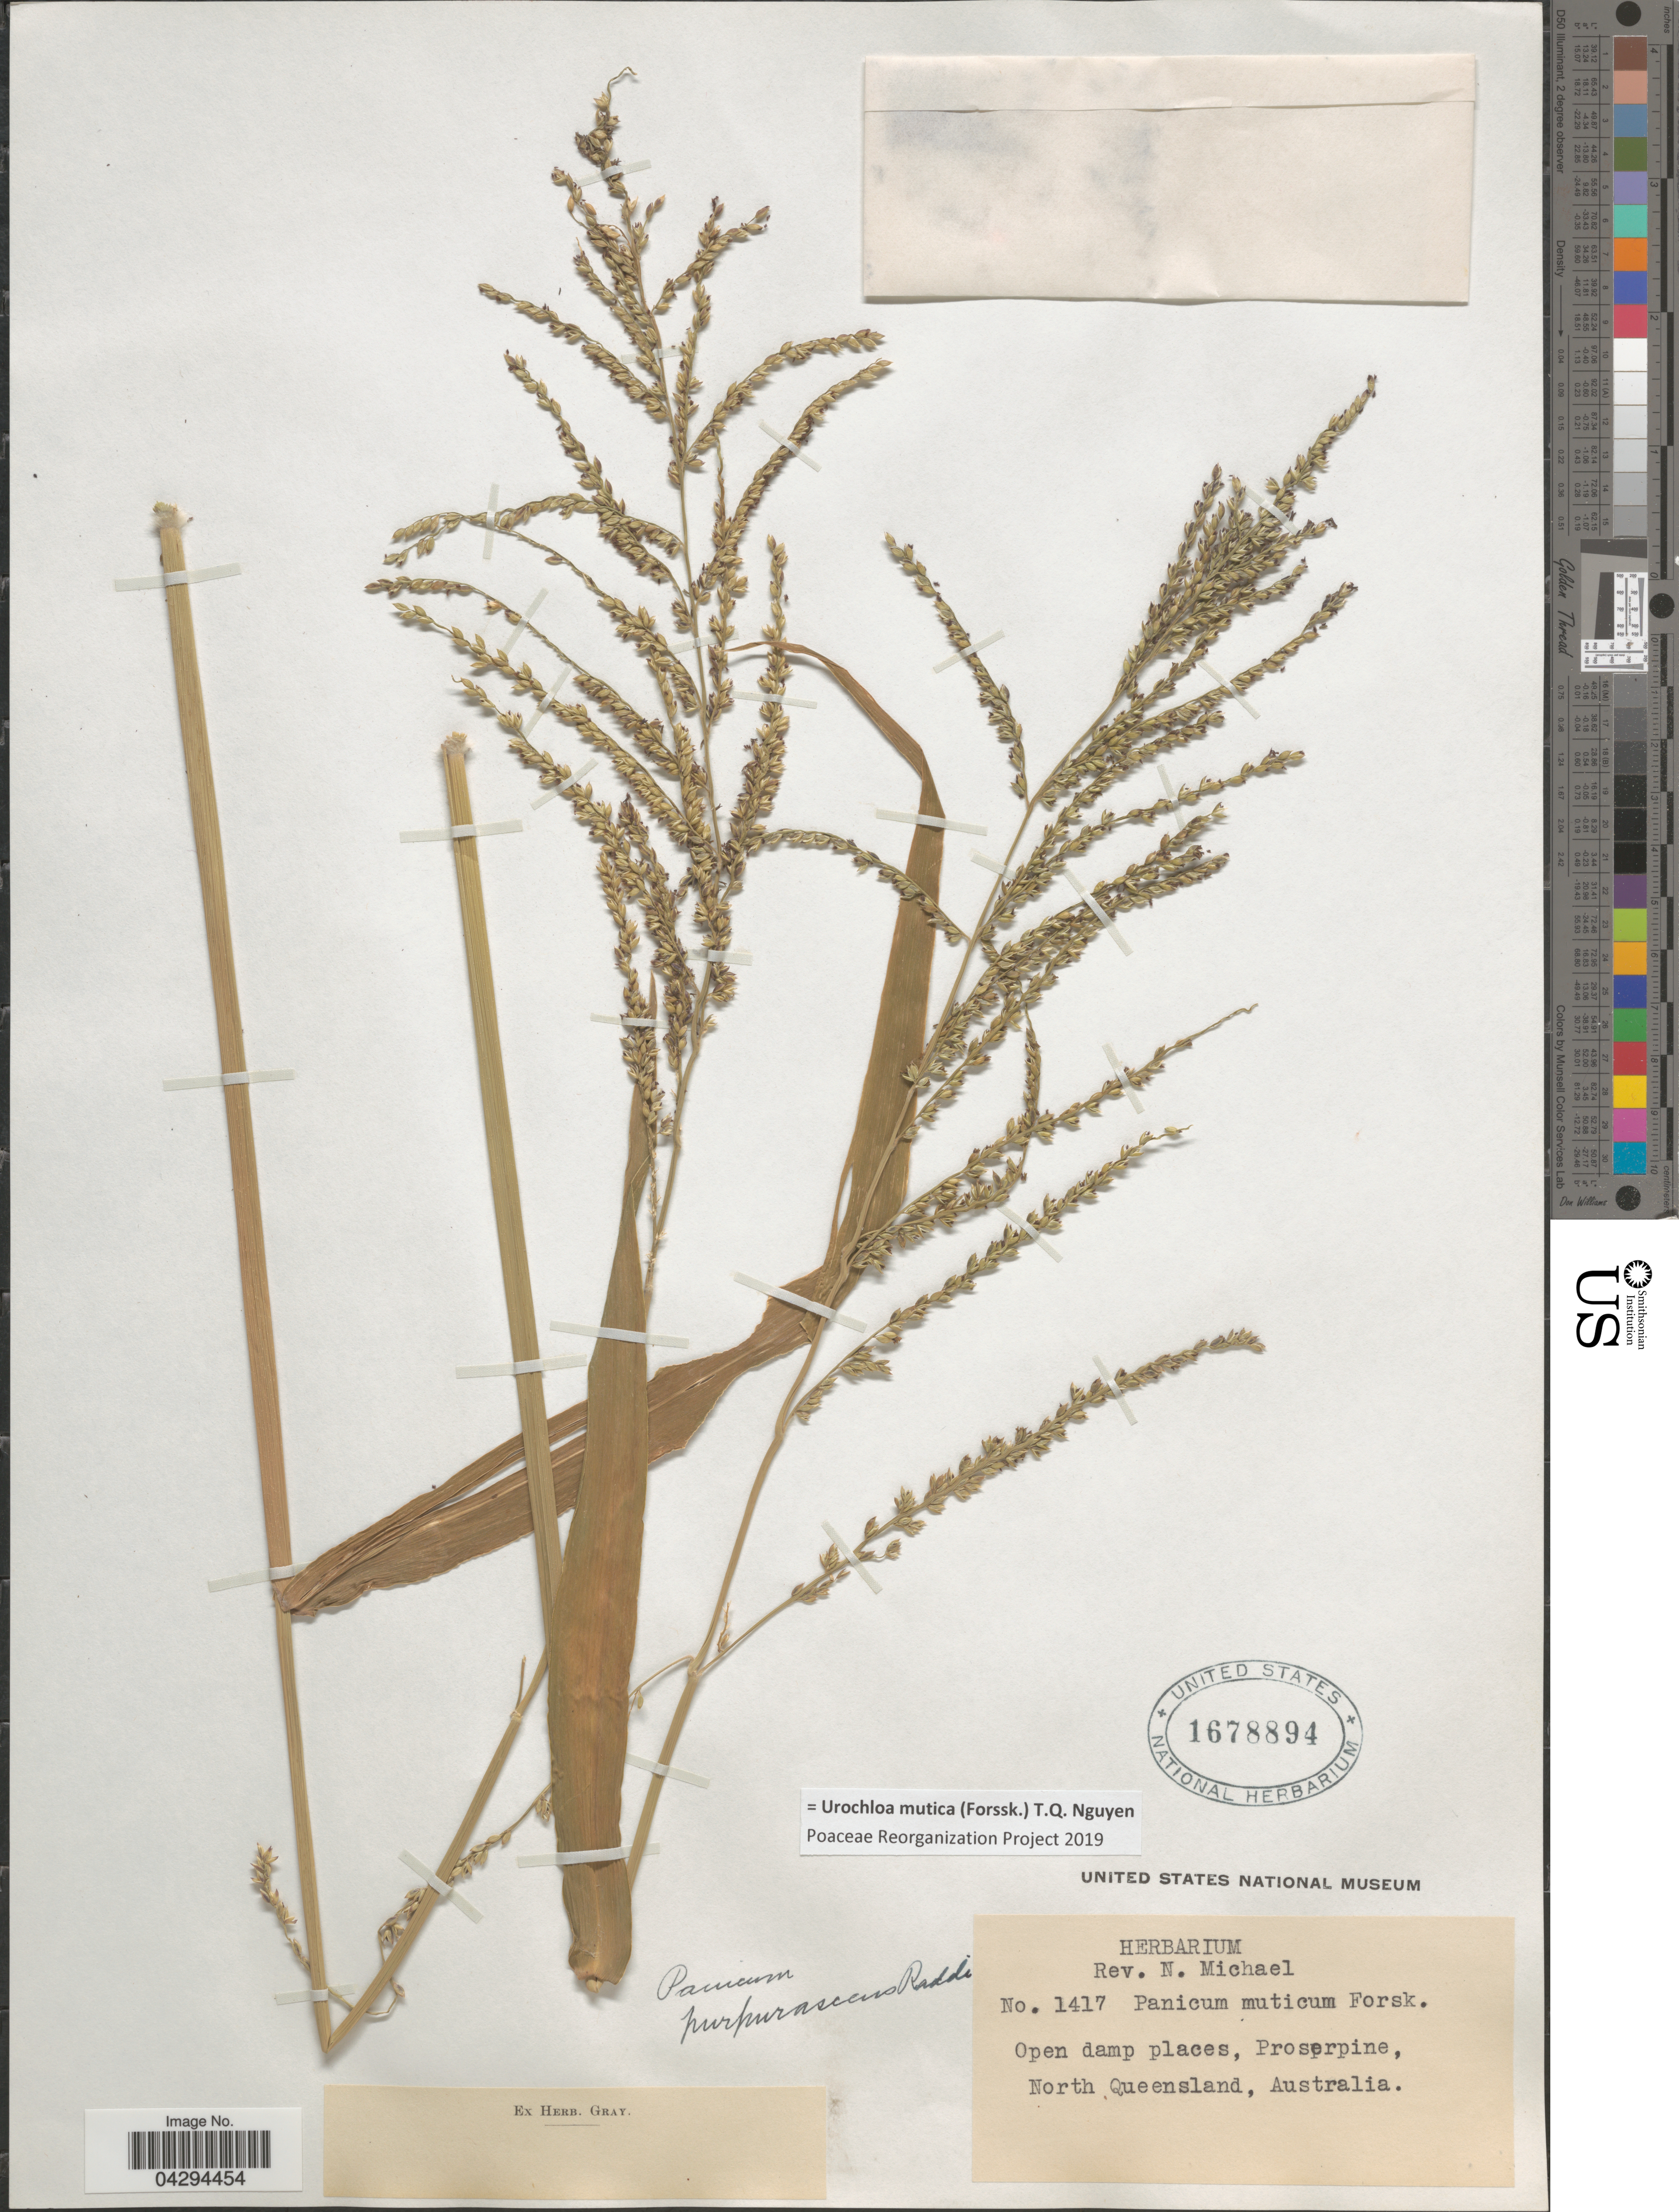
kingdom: Plantae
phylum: Tracheophyta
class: Liliopsida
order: Poales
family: Poaceae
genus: Urochloa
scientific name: Urochloa mutica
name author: (Forssk.) T.Q. Nguyen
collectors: N. Michael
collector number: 1417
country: Australia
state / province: Queensland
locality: Proserpine, North Queensland.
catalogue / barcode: US 1678894